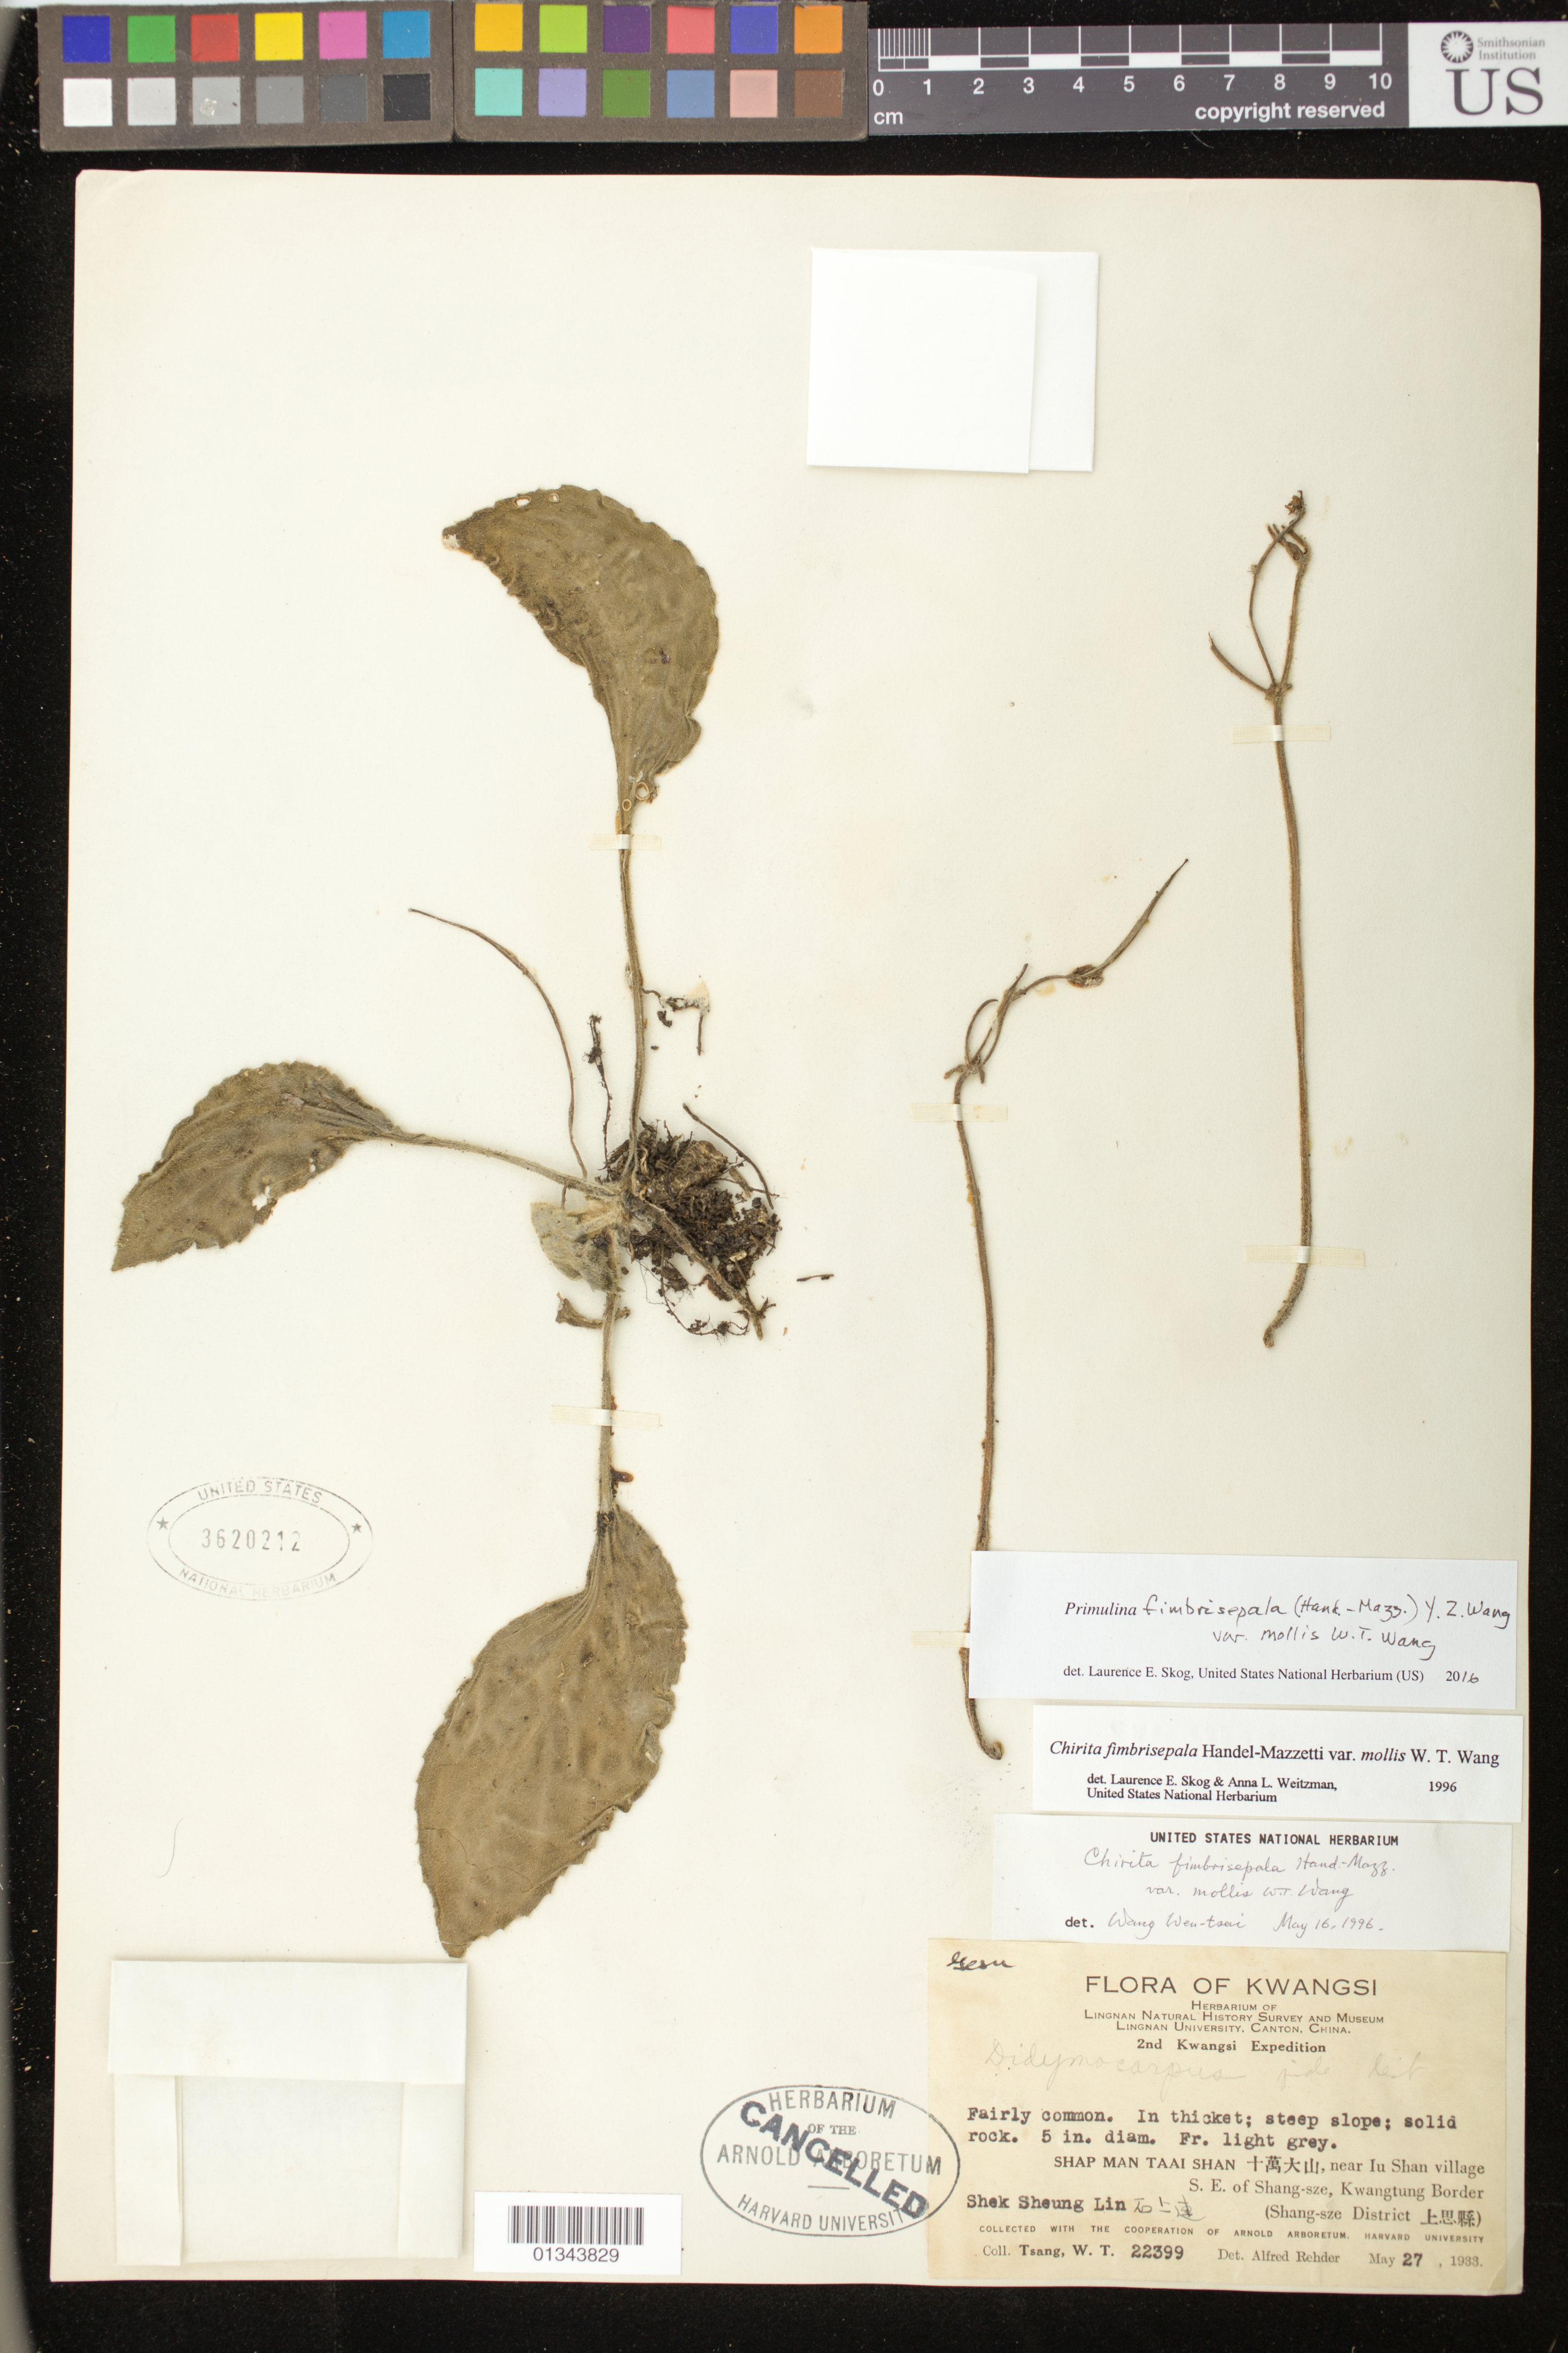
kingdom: Plantae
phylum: Tracheophyta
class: Magnoliopsida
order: Lamiales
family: Gesneriaceae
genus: Primulina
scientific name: Primulina fimbrisepala var. mollis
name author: (W.T. Wang) Mich. Möller & A. Weber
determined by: Skog, Laurence E.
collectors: W. T. Tsang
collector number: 22399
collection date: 1933-05-27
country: China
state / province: Guangxi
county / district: Shang-sze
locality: Kwangsi, Kwangtung Border, Shang-sze District, Shek Sheung Lin, S. E. of Shang-sze, Shap Man Taai Shan, near Iu Shan village.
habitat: In thicket; steep slope; solid rock.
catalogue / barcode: US 3620212